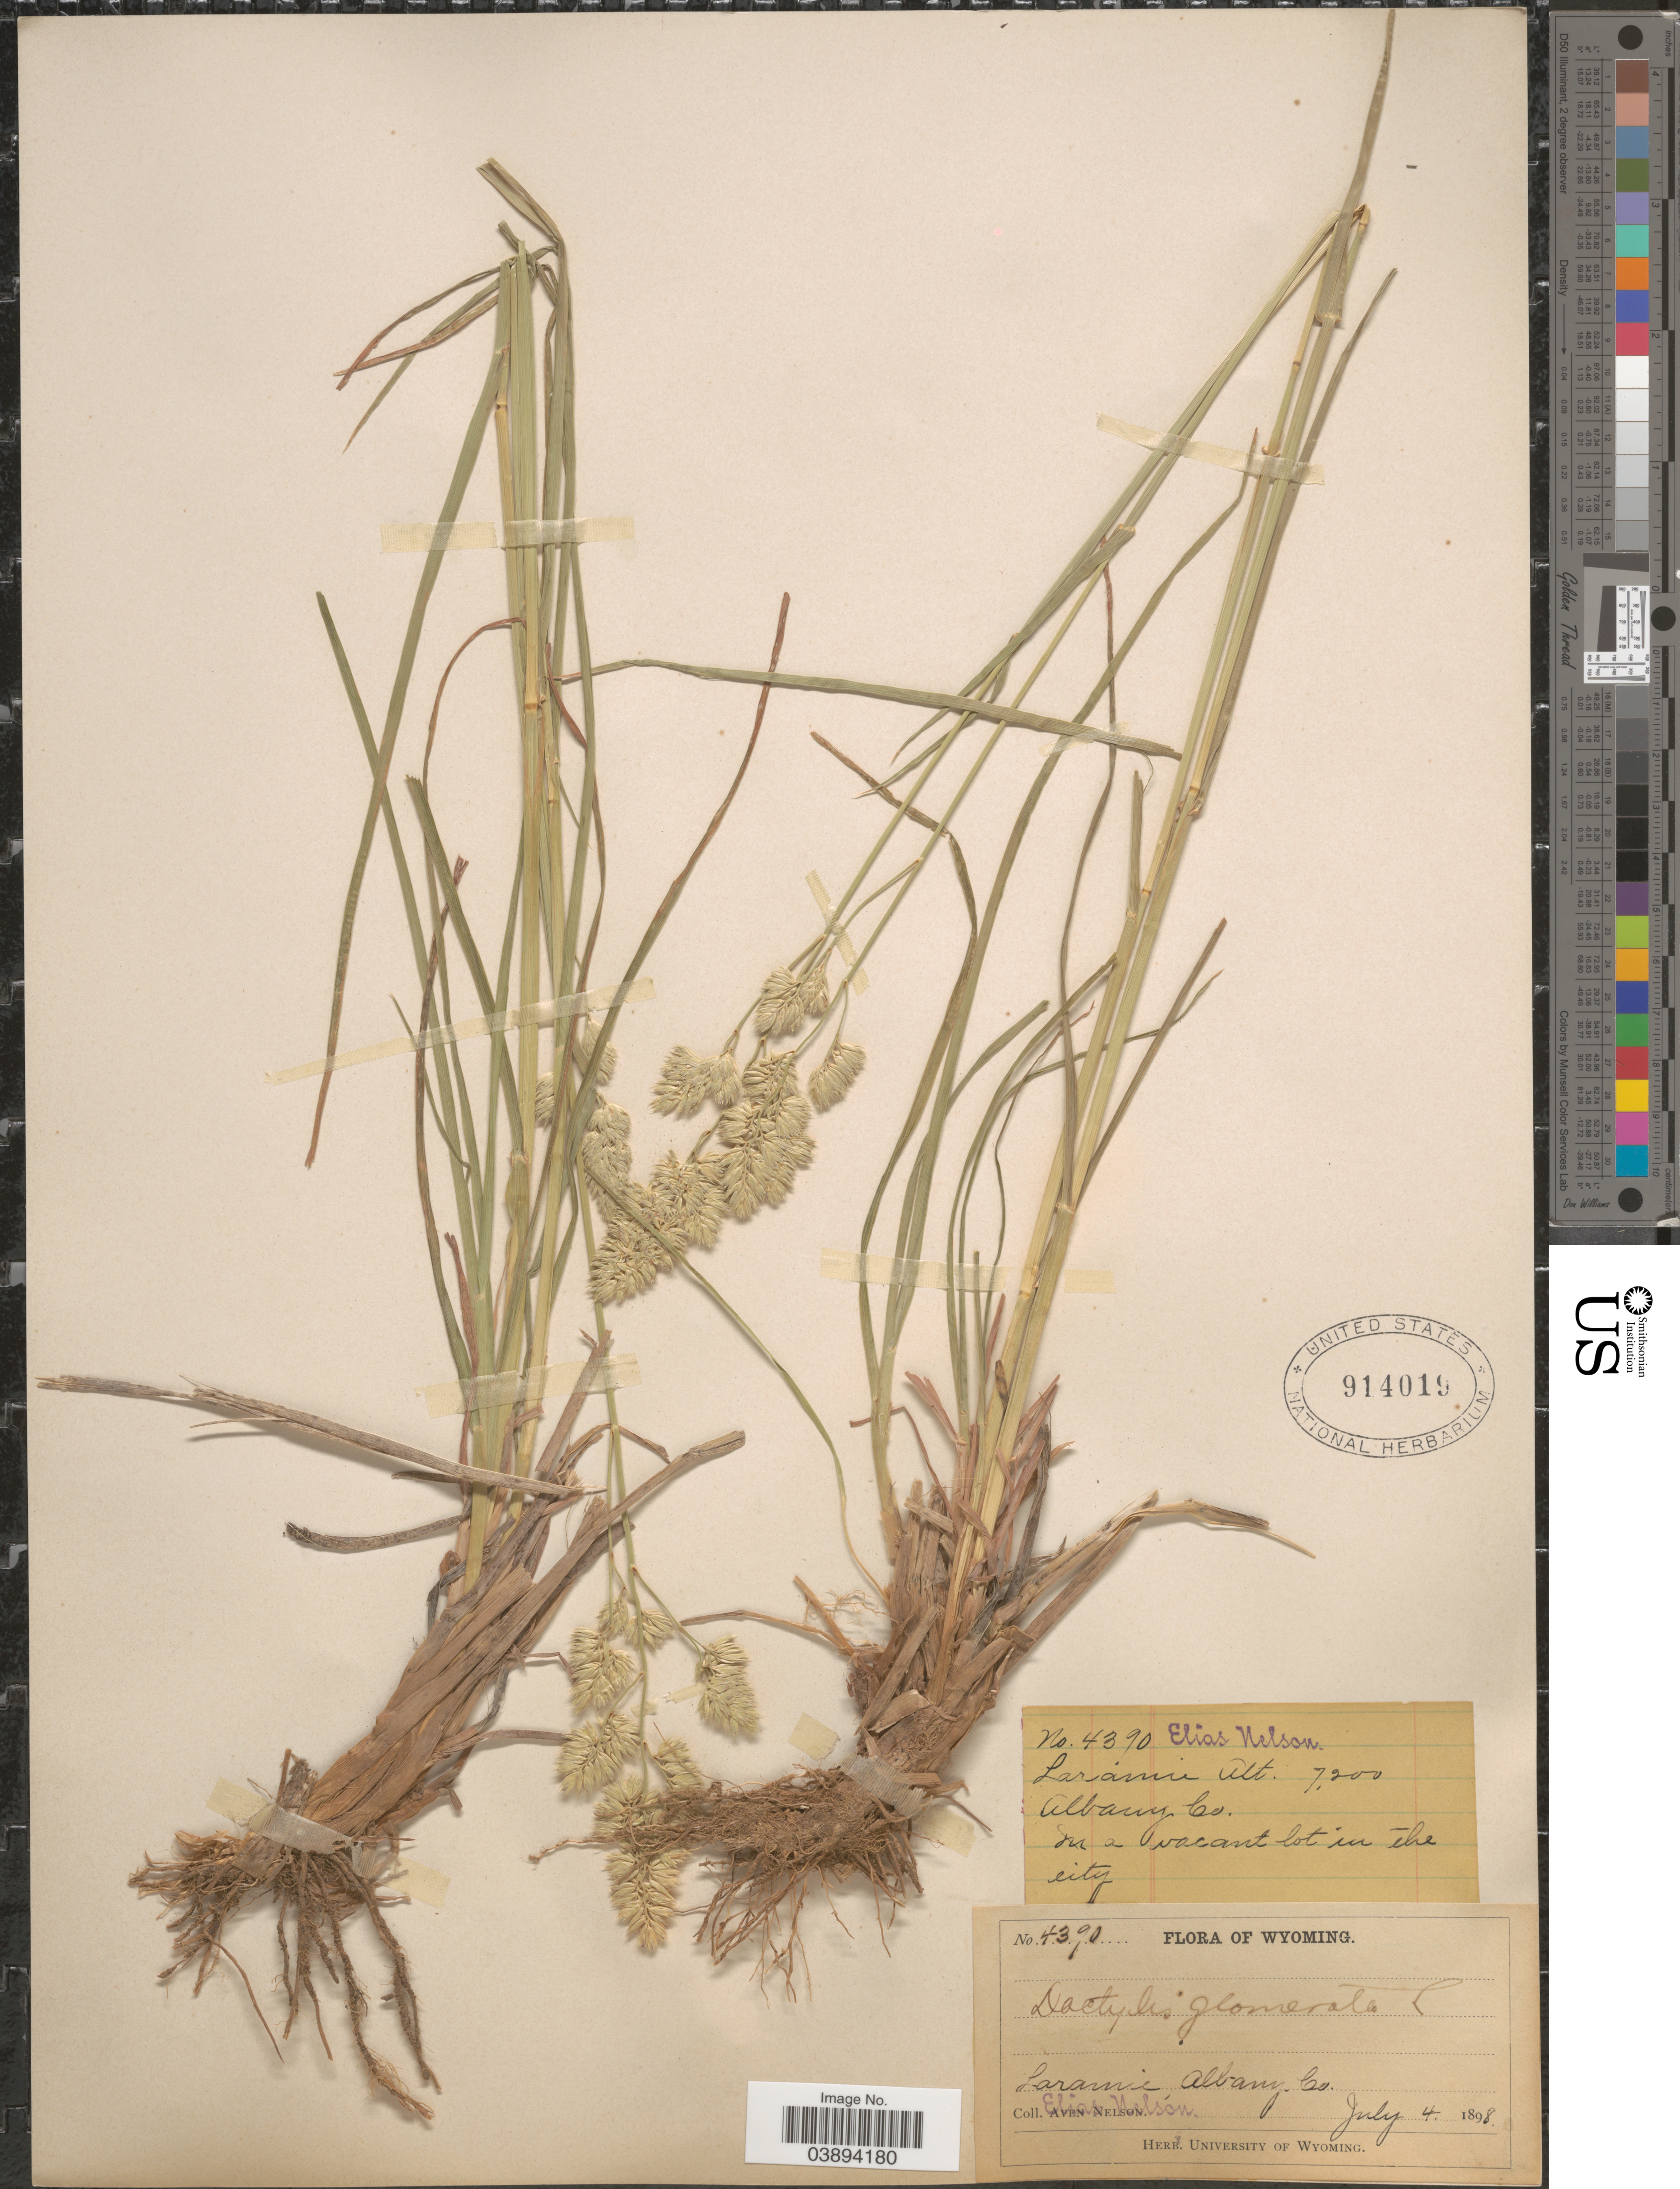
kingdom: Plantae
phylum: Tracheophyta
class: Liliopsida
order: Poales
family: Poaceae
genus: Dactylis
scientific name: Dactylis glomerata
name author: L.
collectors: E. Nelson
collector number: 4390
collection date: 1898-07-04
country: United States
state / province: Wyoming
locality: Laramie. Albany Co.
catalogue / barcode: US 914019